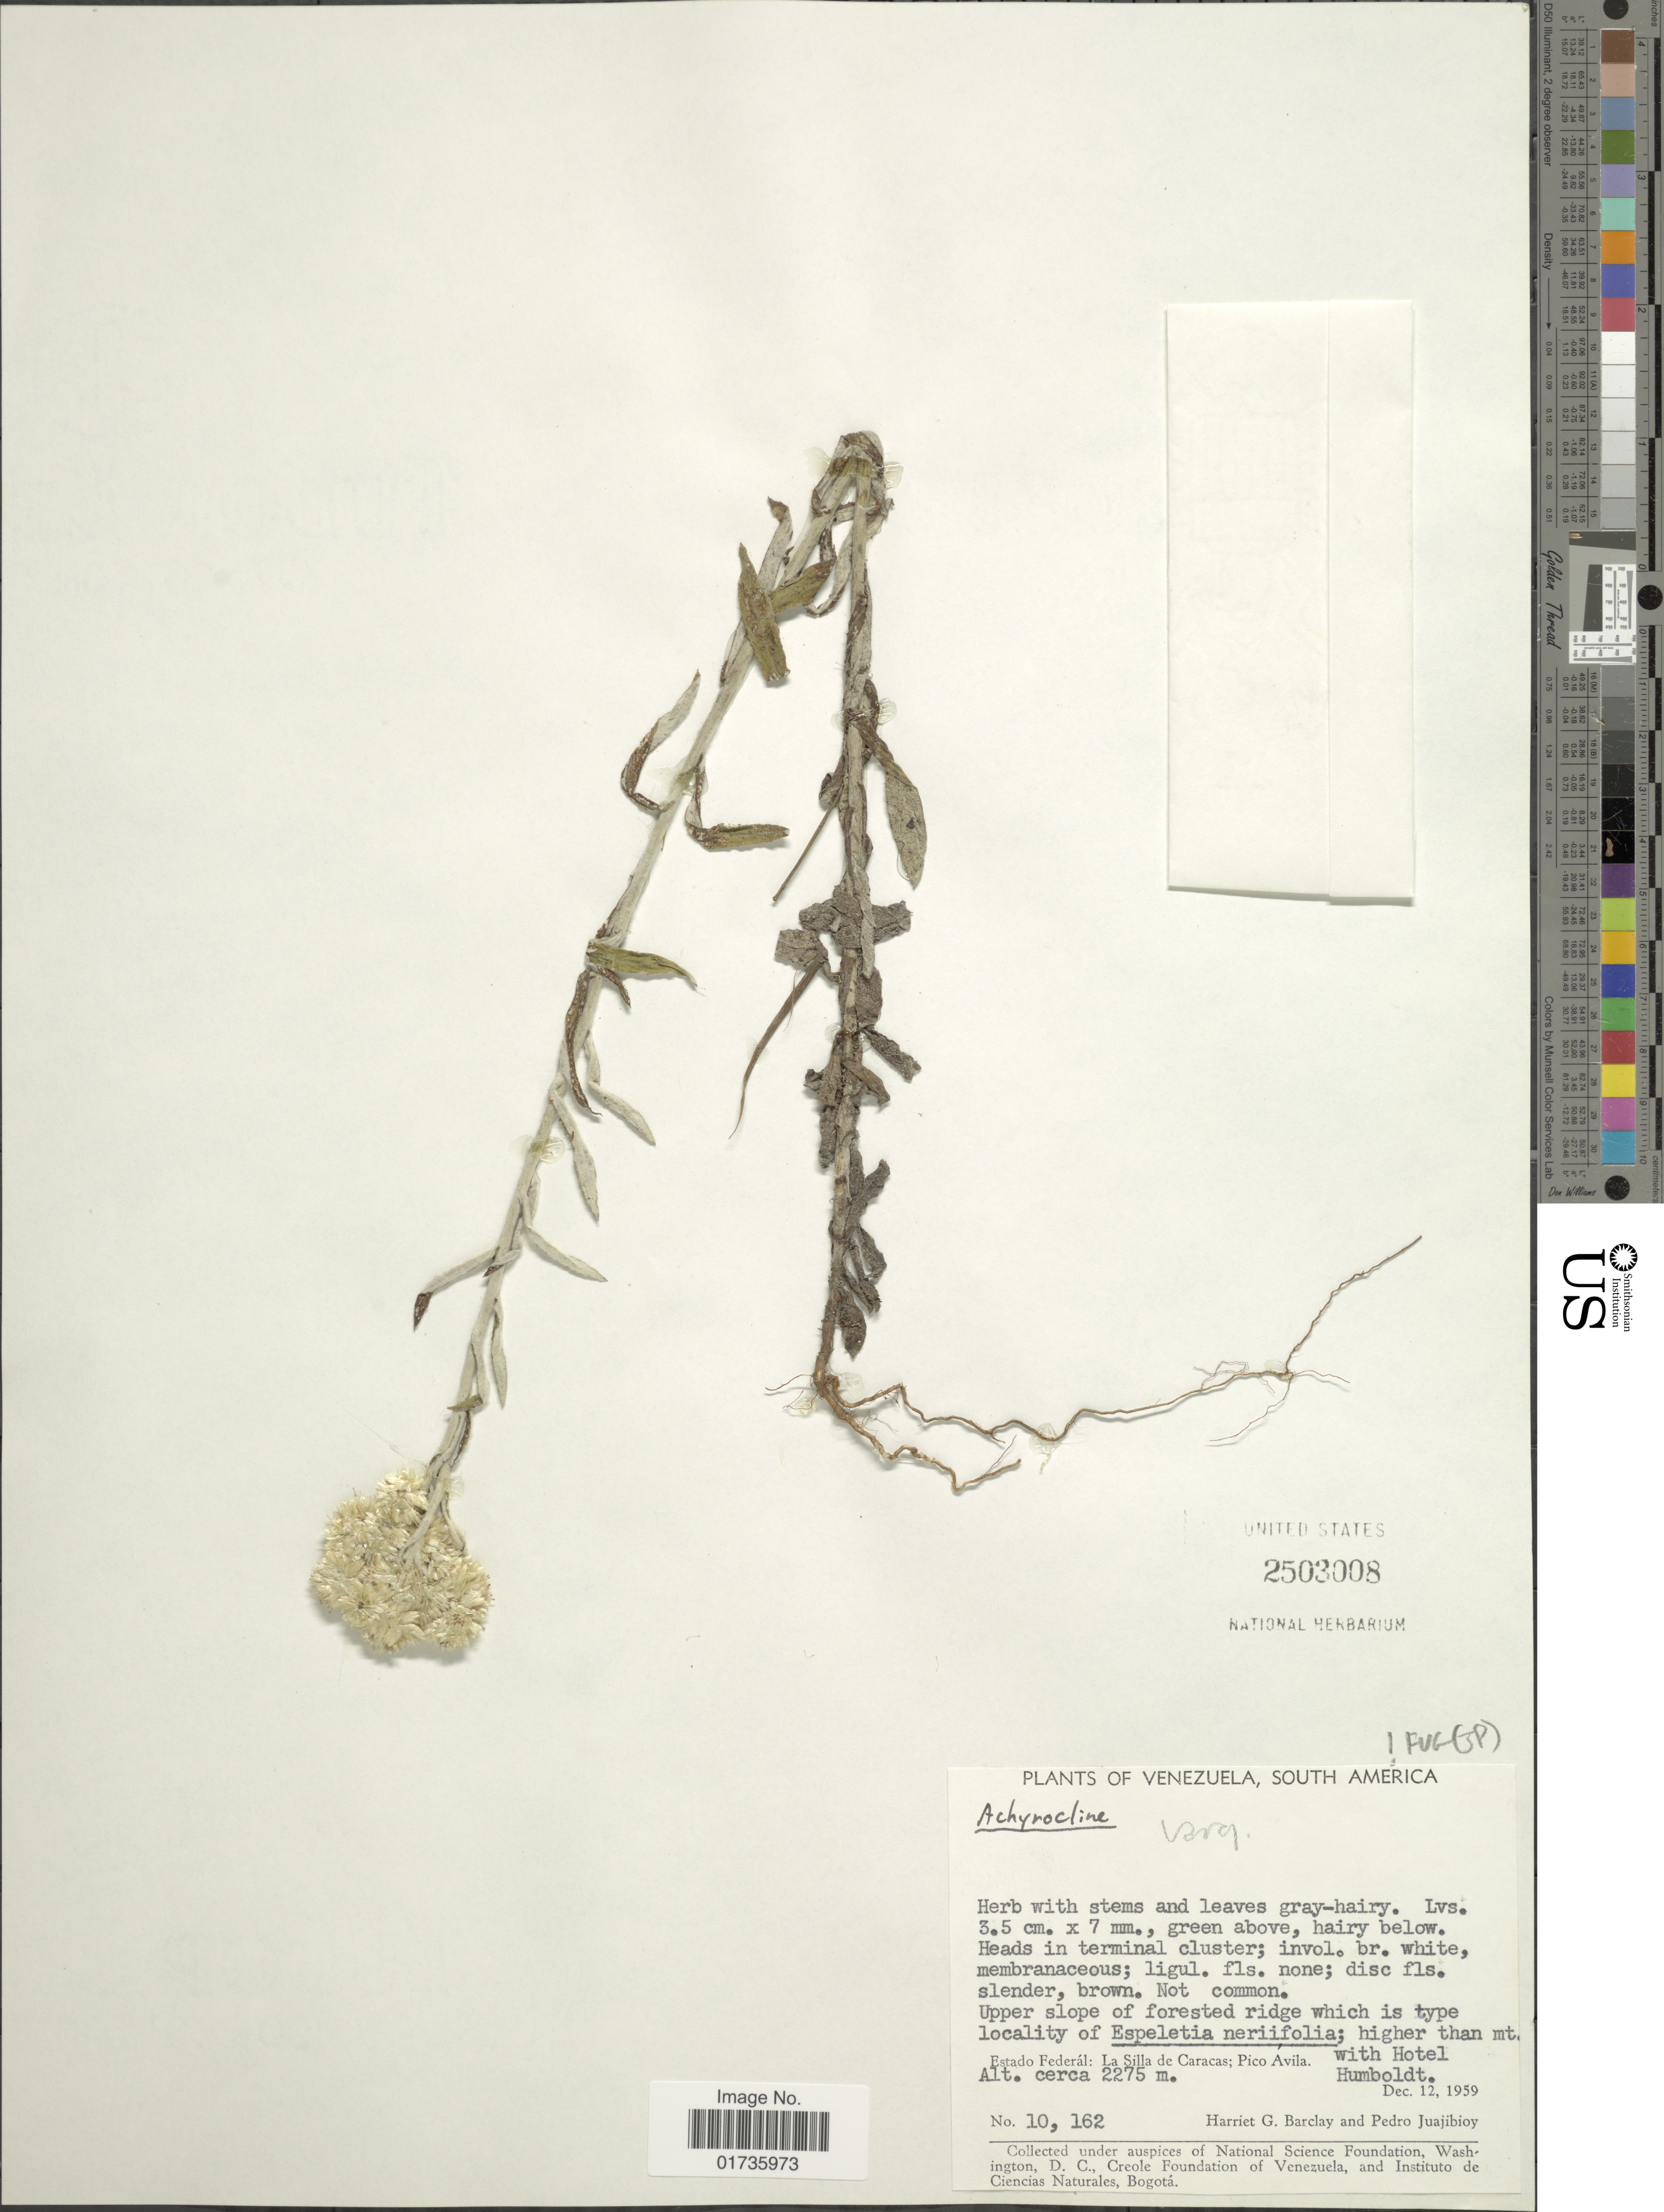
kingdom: Plantae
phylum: Tracheophyta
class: Magnoliopsida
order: Asterales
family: Asteraceae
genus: Achyrocline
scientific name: Achyrocline vargasiana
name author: DC.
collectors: H. G. Barclay & P. Juajibioy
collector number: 10162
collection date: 1959-12-12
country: Venezuela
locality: Upper slope of forested ridge which id type locality of Espeletia neriifolia; higher than mt with Hotel Humboldt, Estado Federál: La Silla de Caracas; Pico Avila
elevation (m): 2275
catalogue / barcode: US 2503008